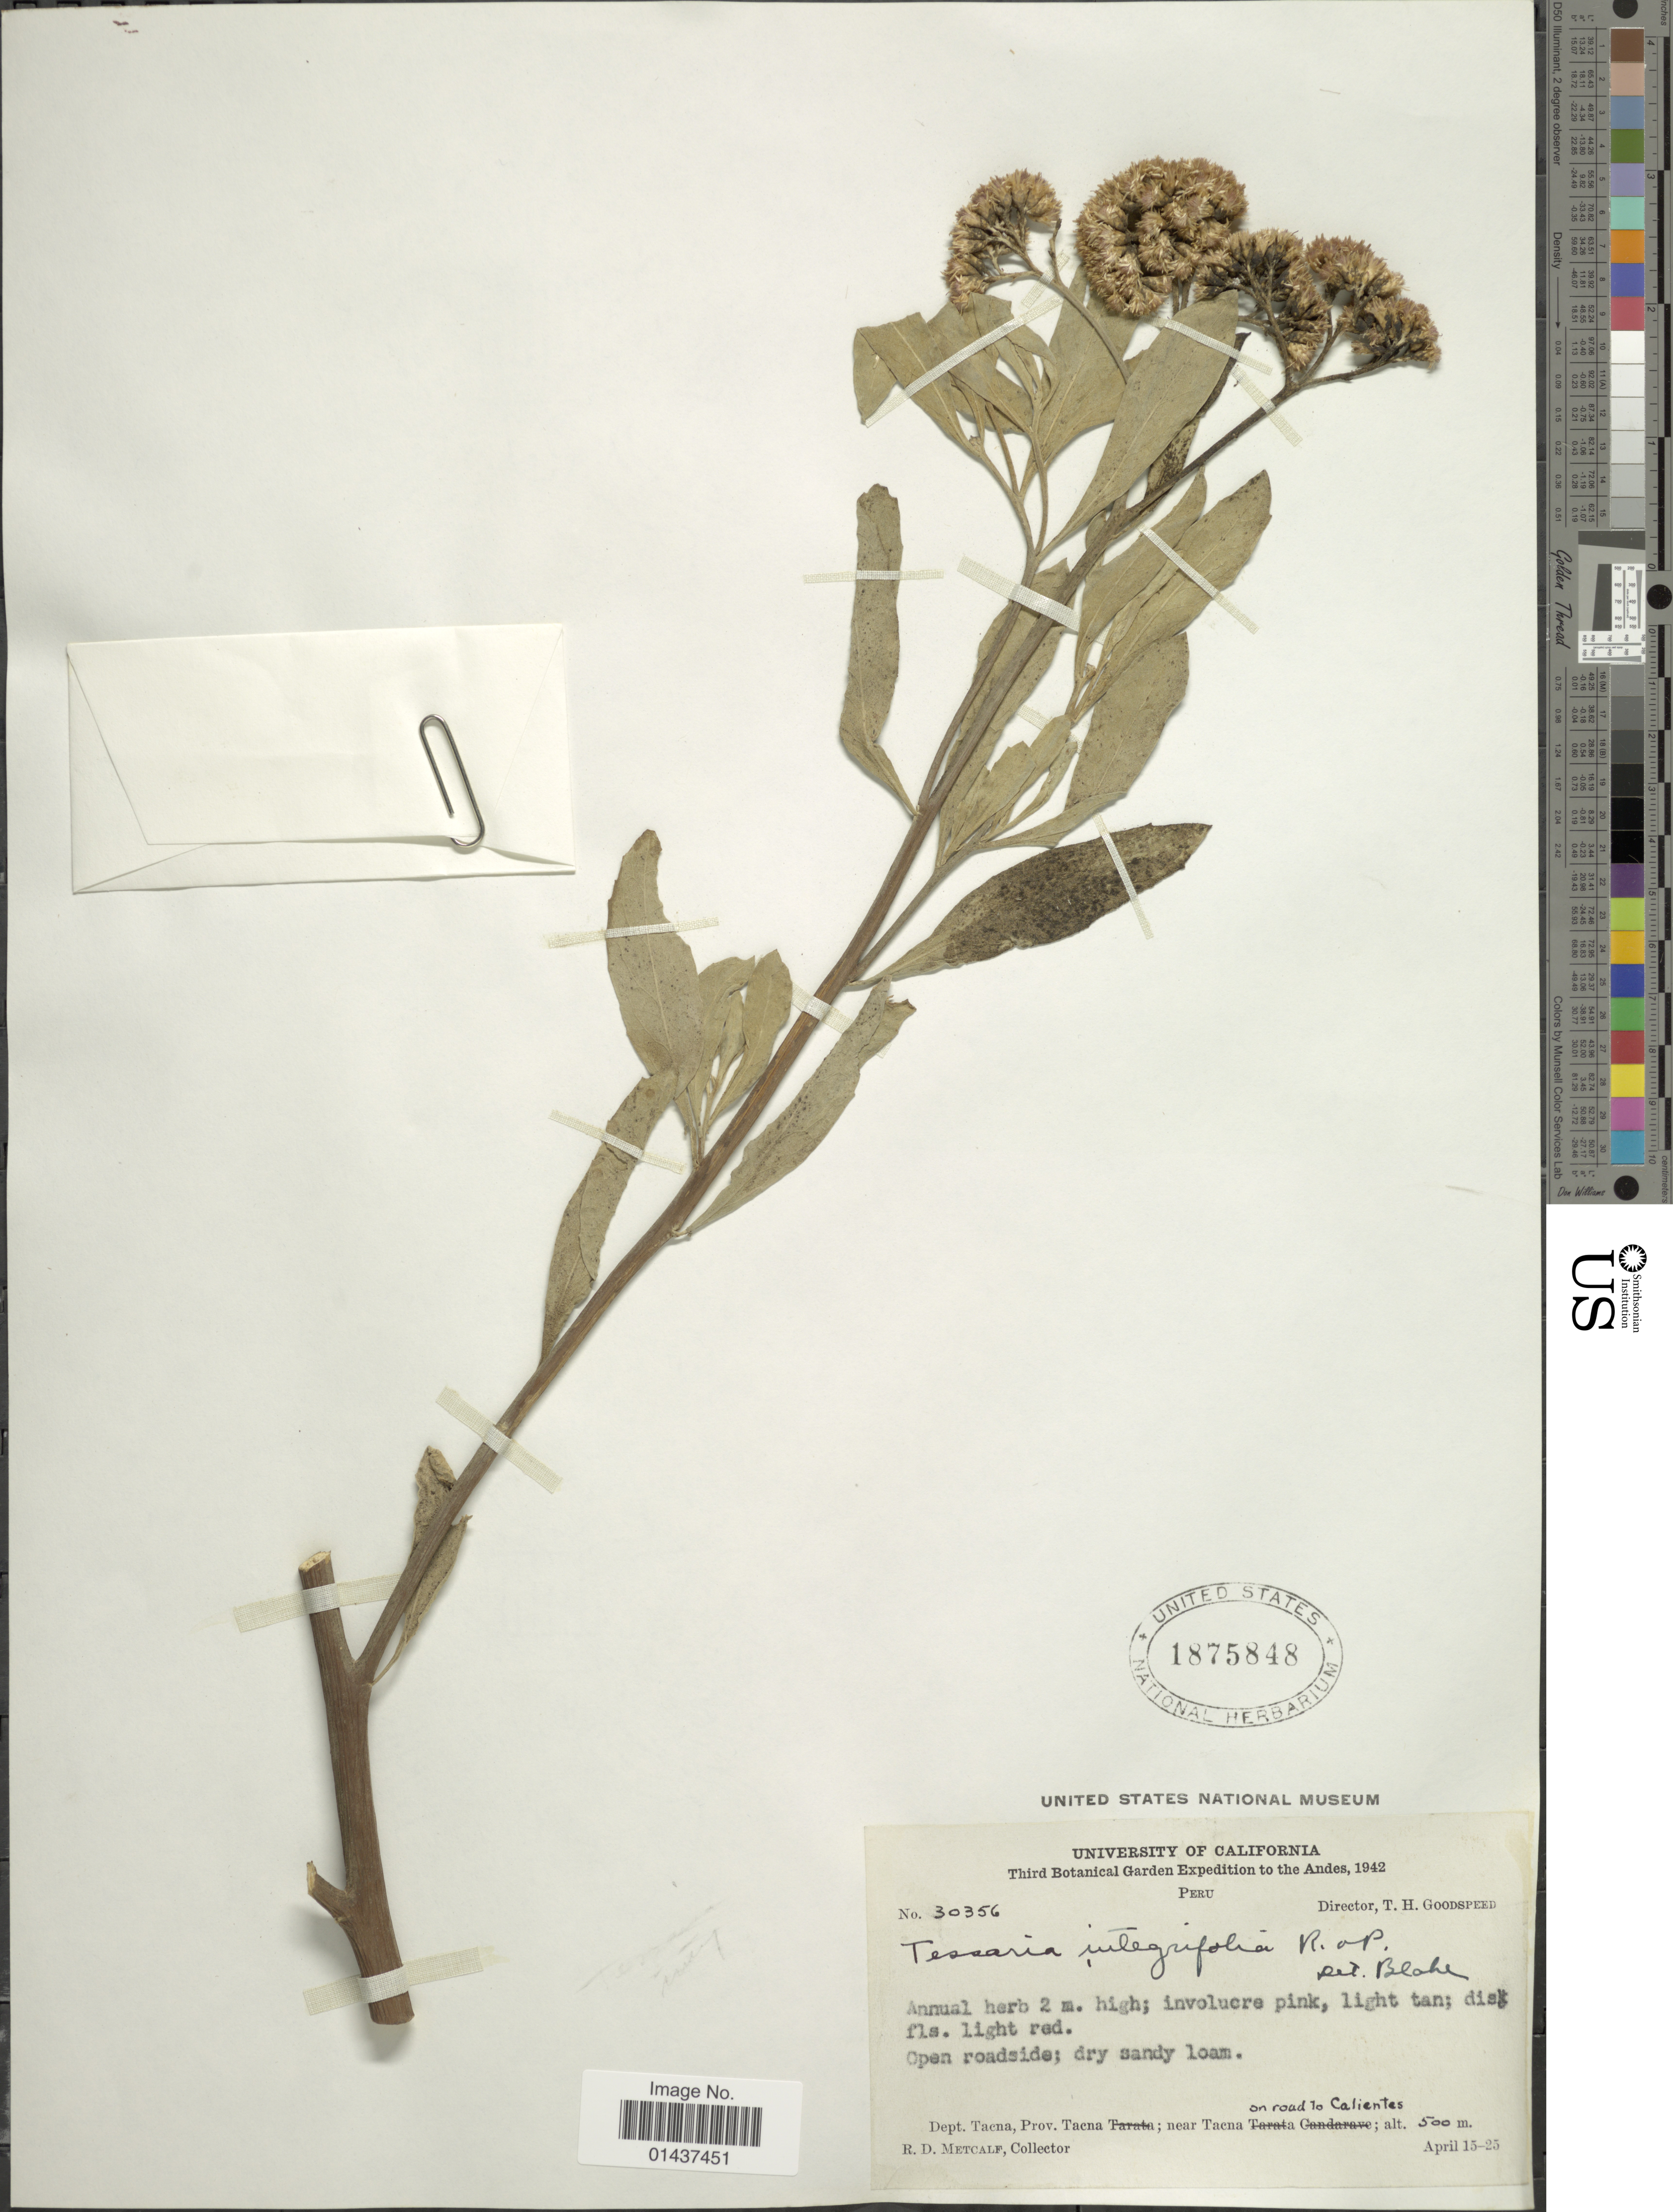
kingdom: Plantae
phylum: Tracheophyta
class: Magnoliopsida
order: Asterales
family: Asteraceae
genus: Tessaria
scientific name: Tessaria integrifolia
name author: Ruiz & Pav.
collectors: R. D. Metcalf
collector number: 30356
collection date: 1942-04-15/1942-04-25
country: Peru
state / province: Tacna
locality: Open roadside; dry sandy loam, Dept. Tacna, Prov. Tacna; near Tacna on road to Calientes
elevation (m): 500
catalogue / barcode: US 1875848